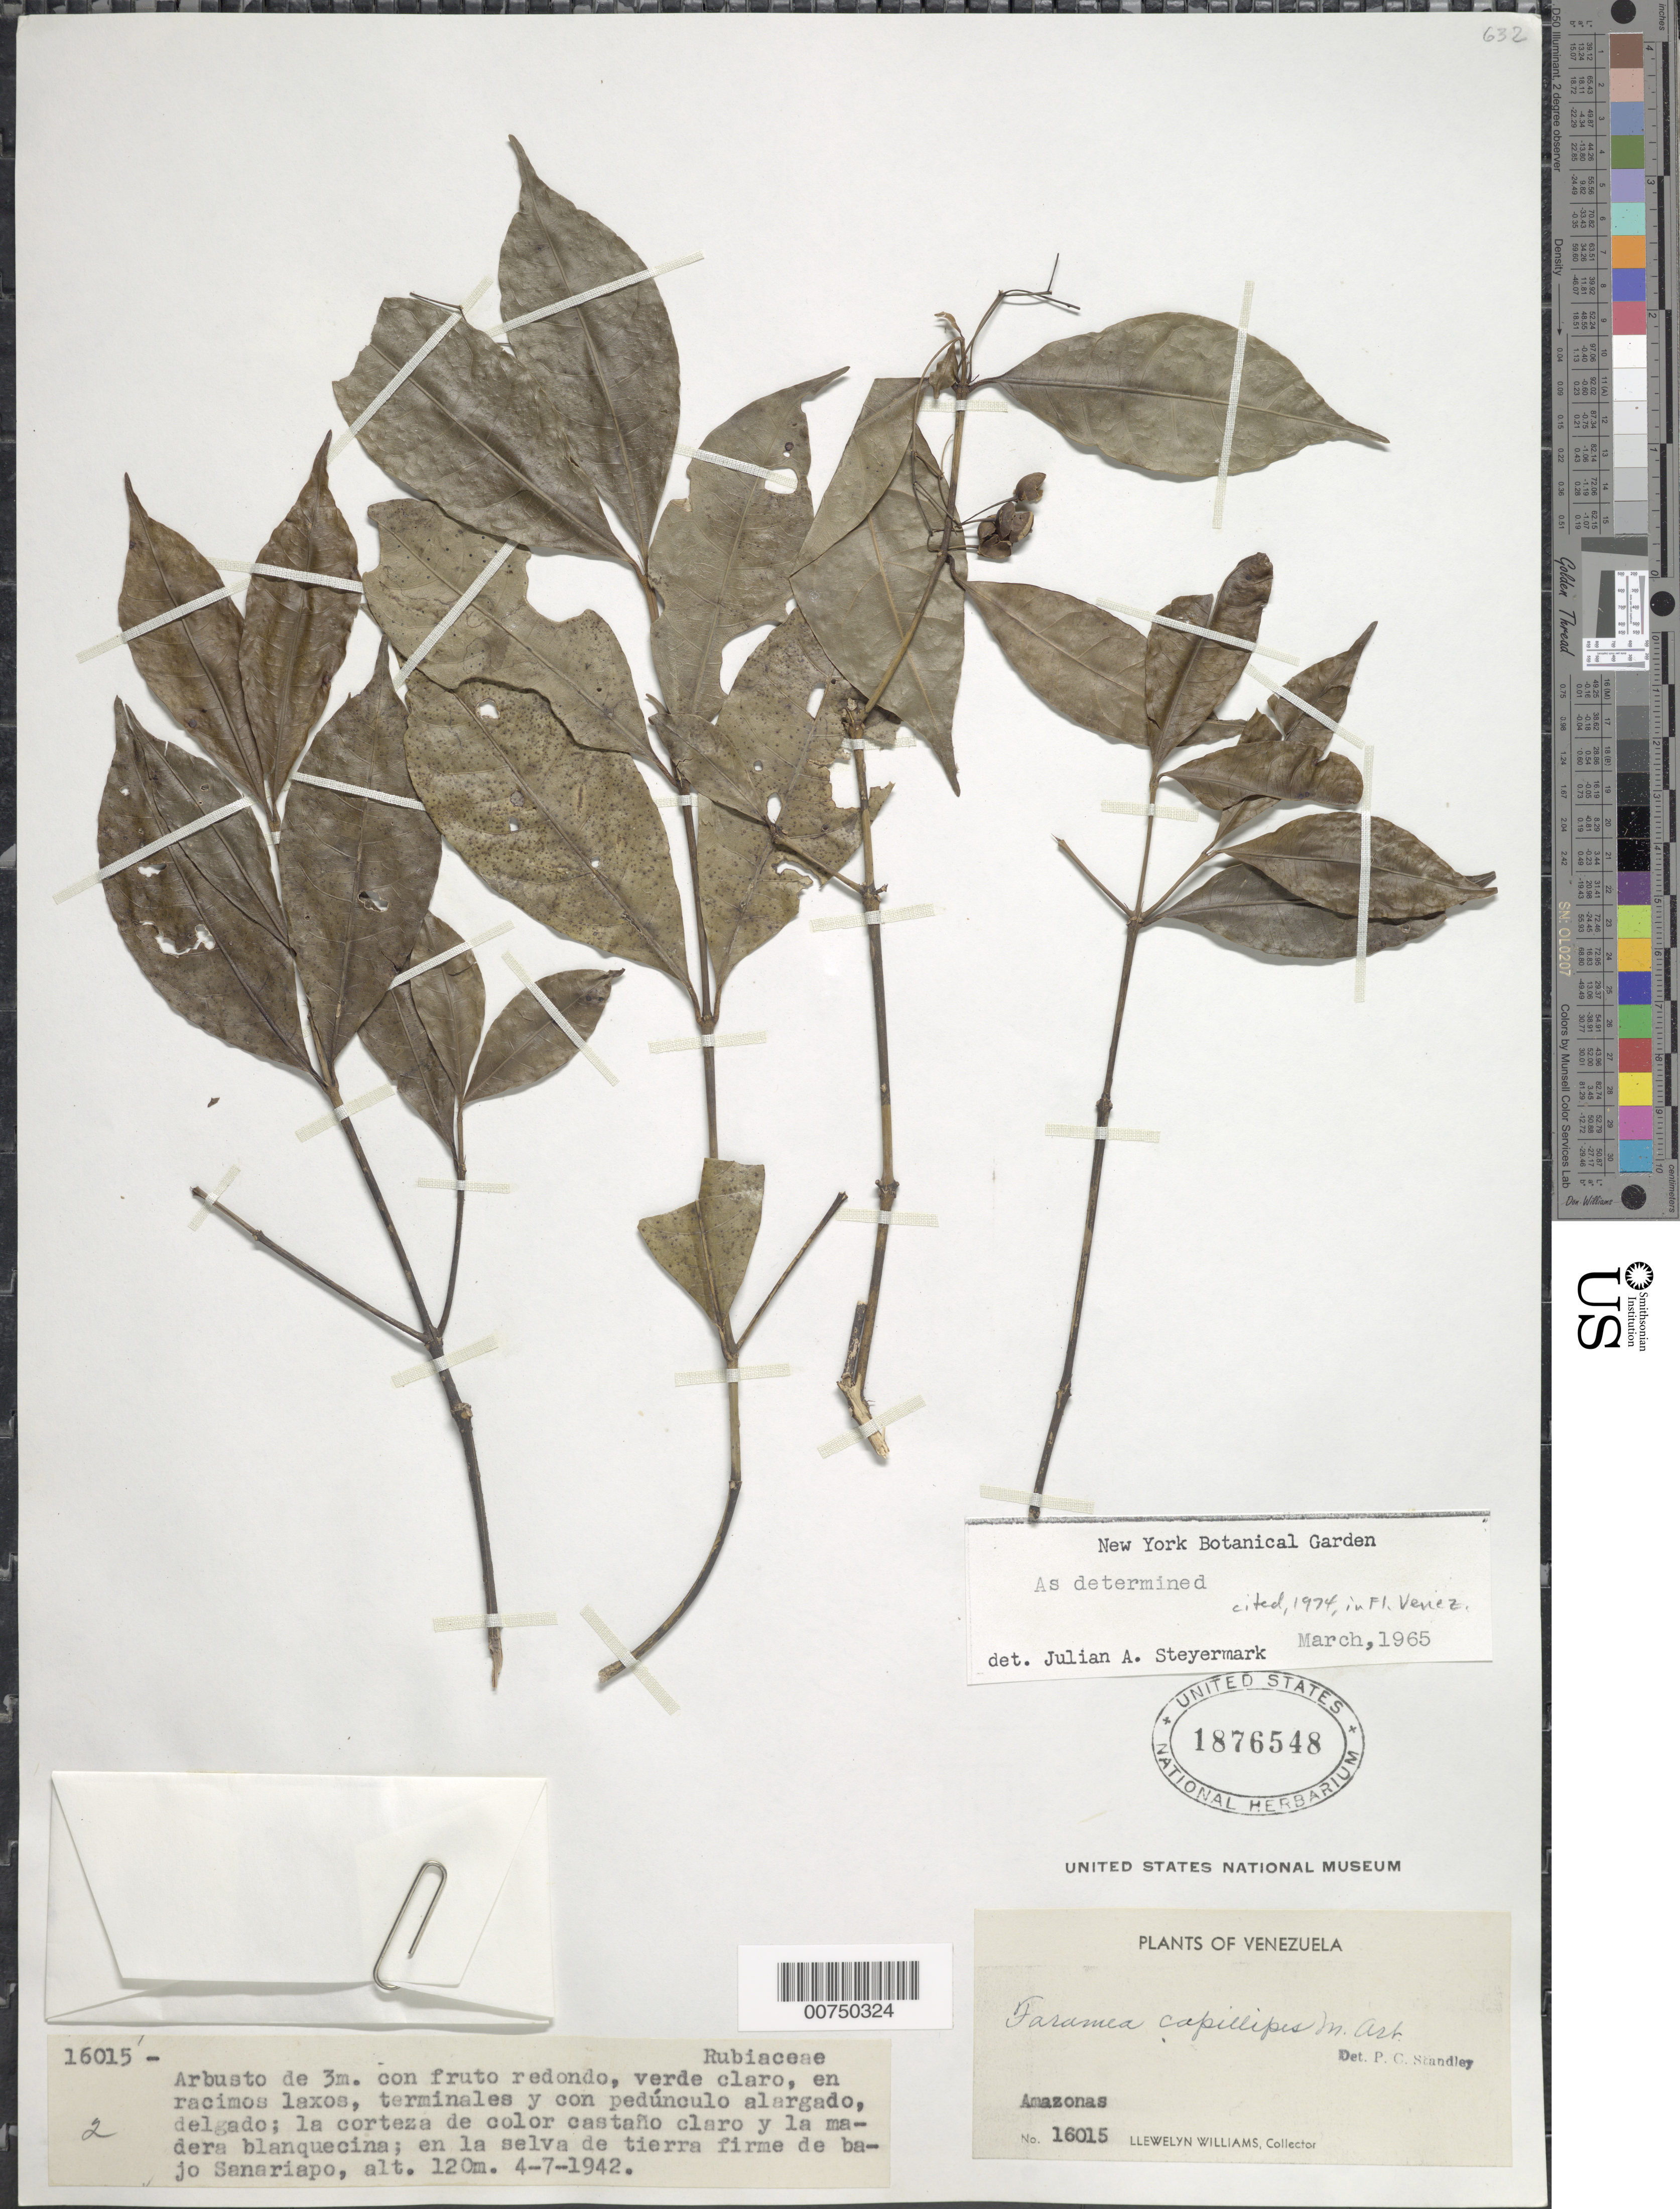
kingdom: Plantae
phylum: Tracheophyta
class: Magnoliopsida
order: Gentianales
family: Rubiaceae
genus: Faramea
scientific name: Faramea capillipes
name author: Müll. Arg.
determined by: Steyermark, Julian A., (VEN)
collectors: Ll. Williams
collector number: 16015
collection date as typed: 4-Jul-42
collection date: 1942-07-04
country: Venezuela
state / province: Amazonas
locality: Bajo Sanariapo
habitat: Selva de tierra firme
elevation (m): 120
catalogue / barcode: US 1876548